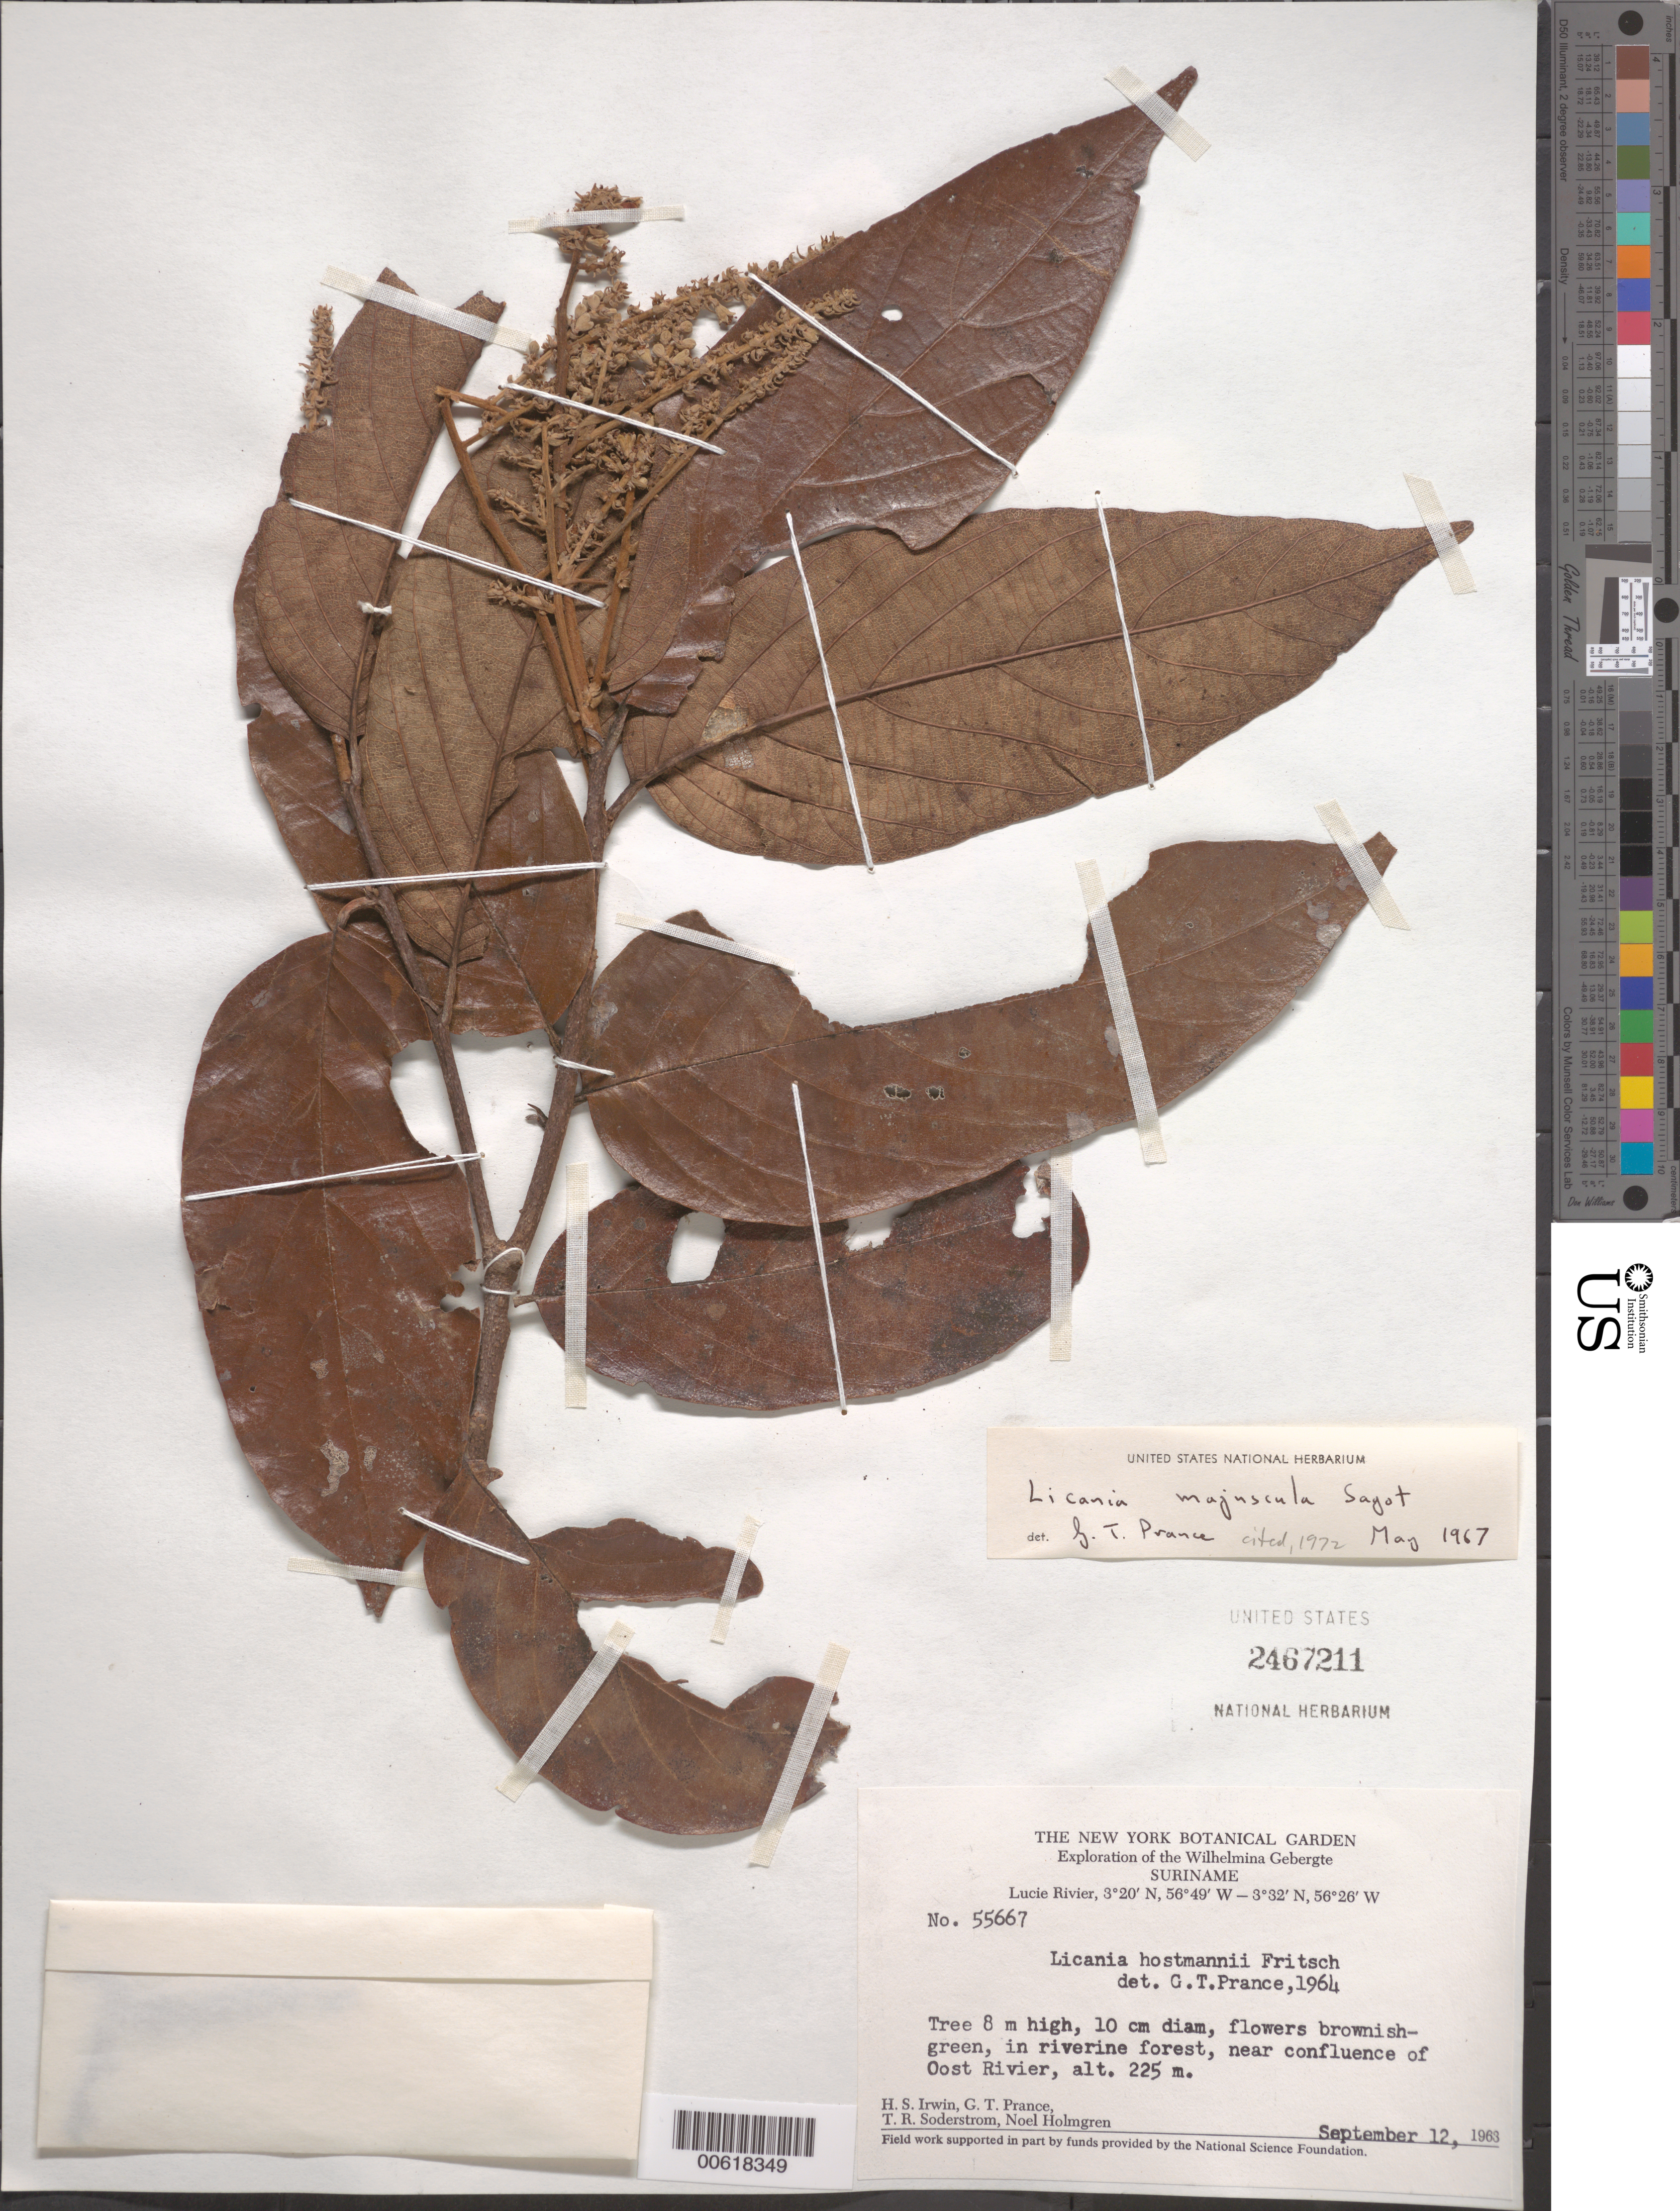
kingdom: Plantae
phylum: Tracheophyta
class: Magnoliopsida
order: Malpighiales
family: Chrysobalanaceae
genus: Licania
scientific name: Licania majuscula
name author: Sagot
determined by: Prance, G. T.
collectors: H. Irwin, G. T. Prance, T. R. Soderstrom & N. H. Holmgren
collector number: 55667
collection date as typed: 12-Sep-63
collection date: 1963-09-12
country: Suriname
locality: Lucie R., near confl. with Oost R., Wilhelmina Gebergte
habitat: Riverine forest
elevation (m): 225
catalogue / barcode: US 2467211